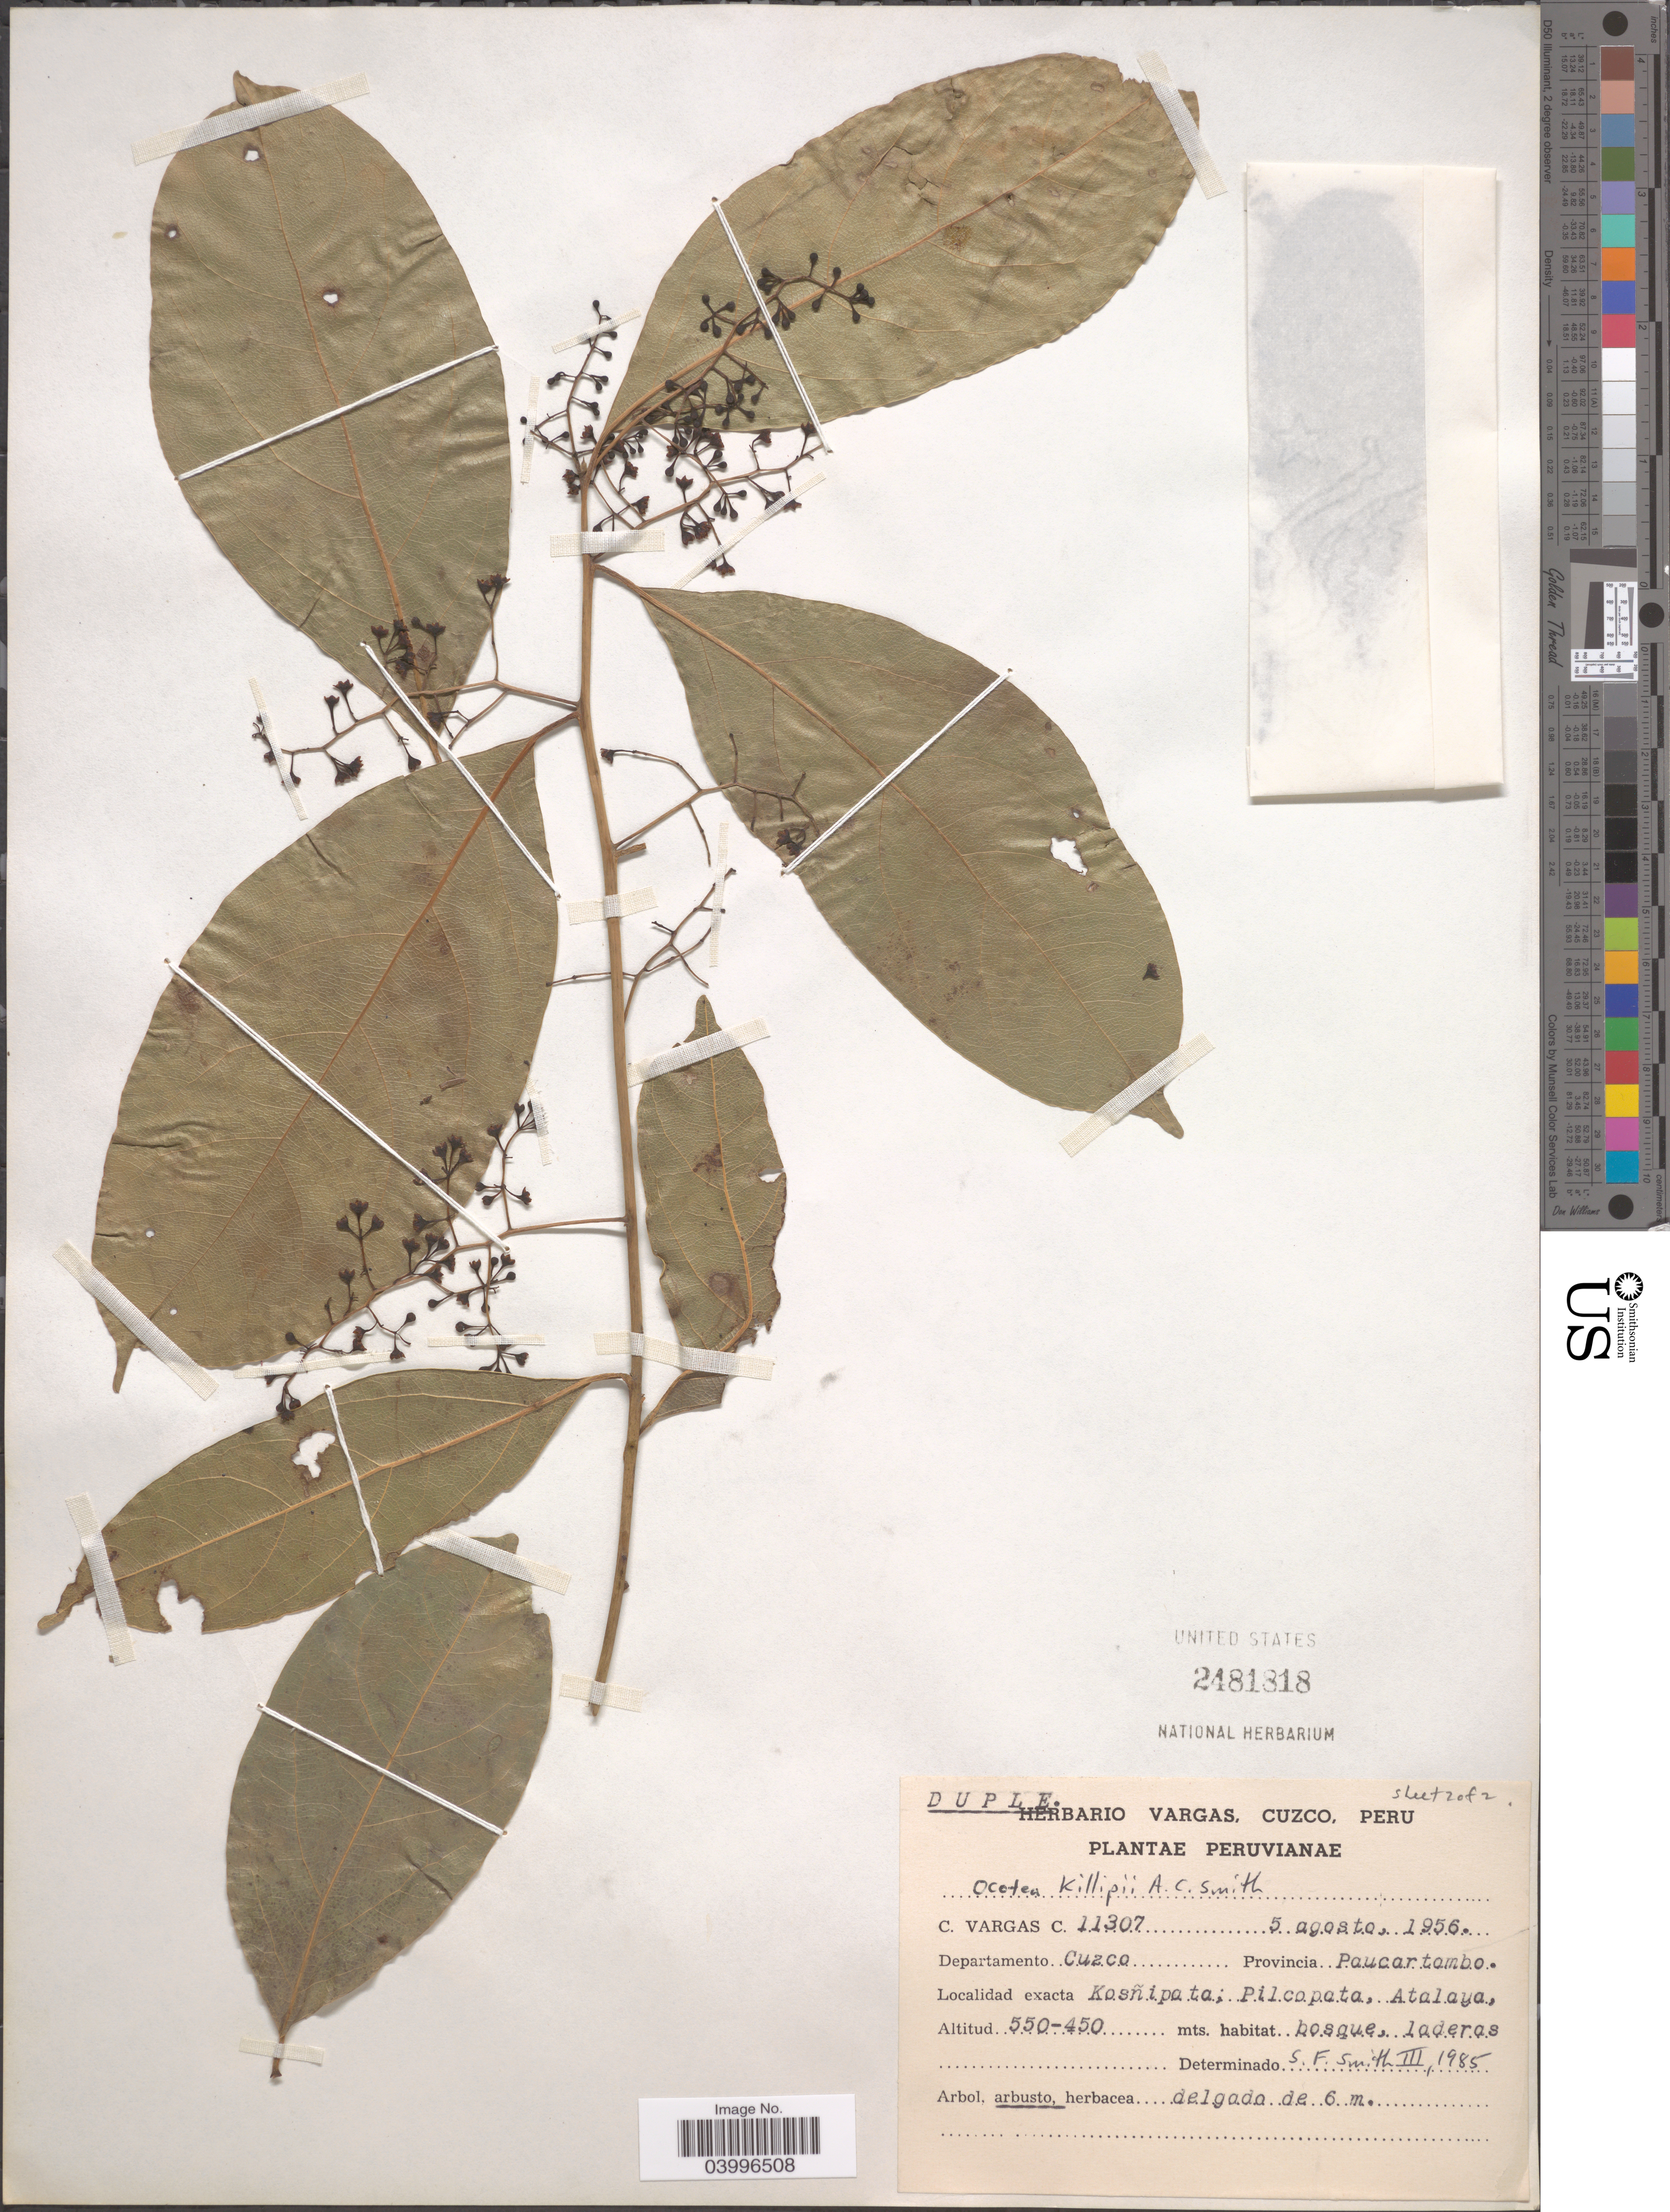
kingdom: Plantae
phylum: Tracheophyta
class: Magnoliopsida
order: Laurales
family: Lauraceae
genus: Ocotea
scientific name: Ocotea killipii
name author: A.C. Sm.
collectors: C. Vargas Calderón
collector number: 11307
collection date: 1956-08-05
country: Peru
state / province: Cusco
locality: Departamento Cuzco. Provincia Paucartambo. Kosñipata: Pilcopata, Atalaya.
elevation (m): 450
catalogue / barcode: US 2481818